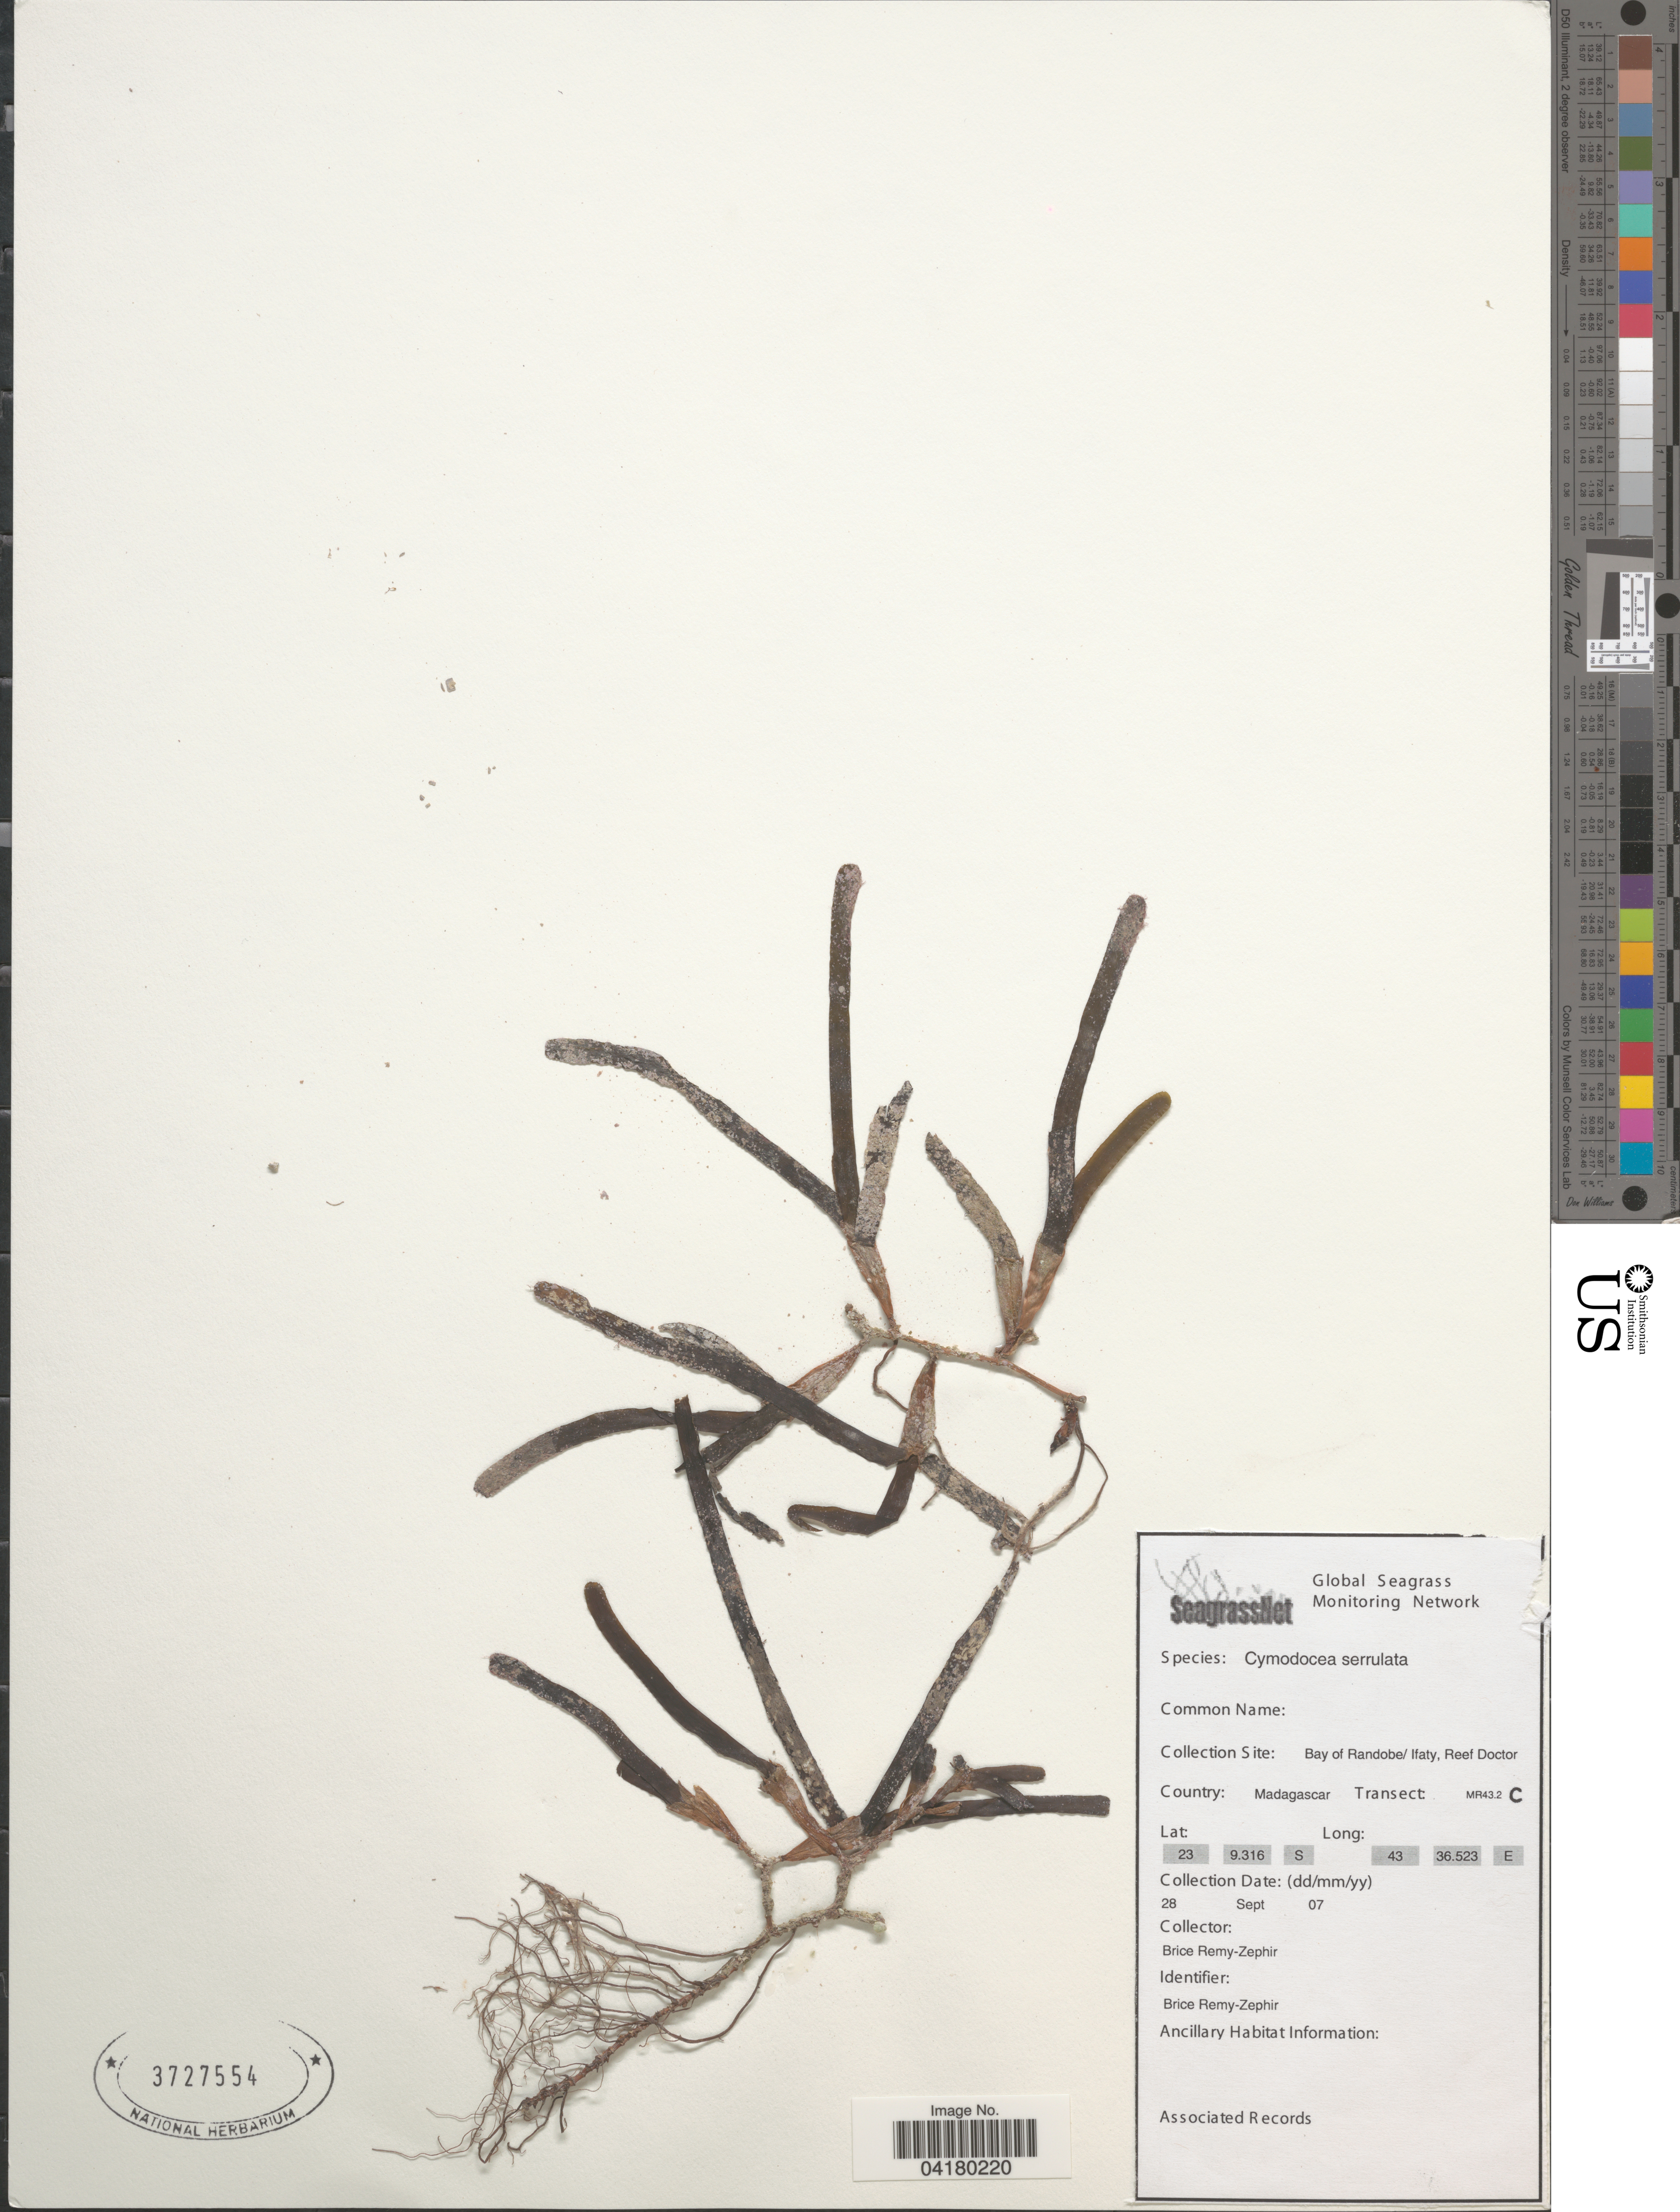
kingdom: Plantae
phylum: Tracheophyta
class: Liliopsida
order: Alismatales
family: Cymodoceaceae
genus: Cymodocea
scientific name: Cymodocea serrulata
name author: (R. Br.) Magnus & Ashers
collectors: B. Remy-Zephir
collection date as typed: Transcribed d/m/y: 28/9/7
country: Madagascar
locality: Bay of Randobe/ Ifaty, Reef Doctor. Transect: MR43.2 C.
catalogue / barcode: US 3727554